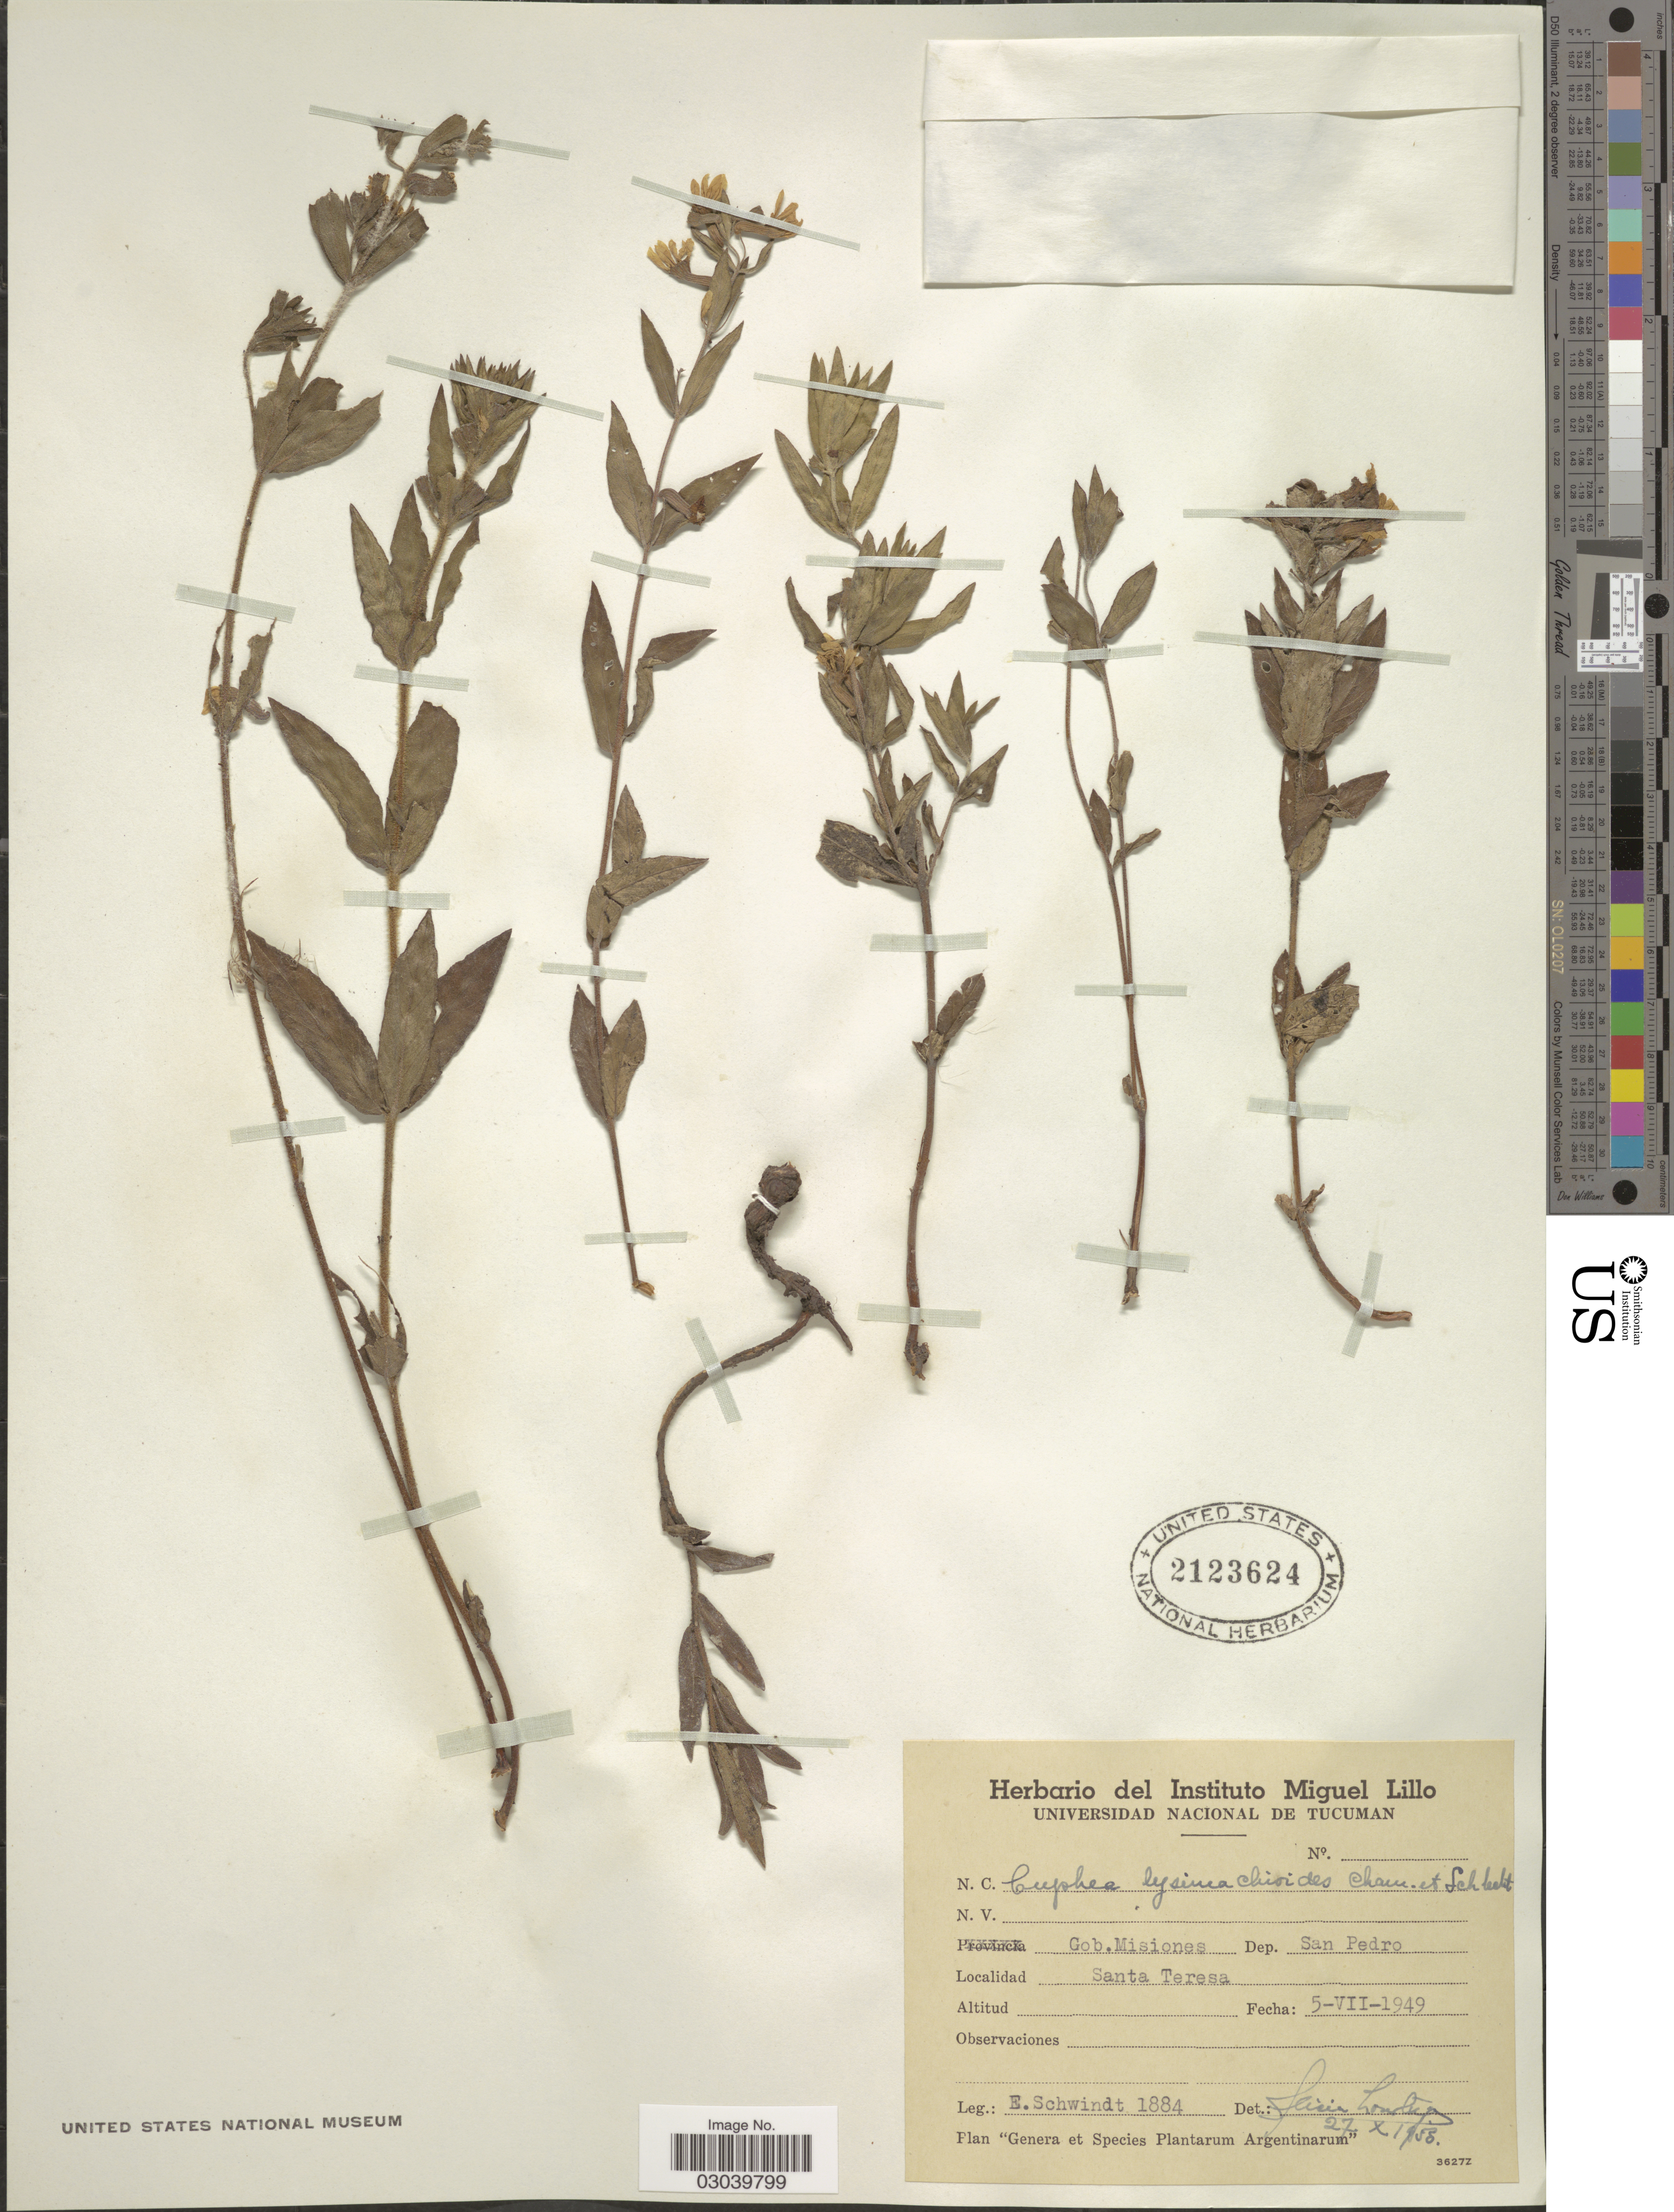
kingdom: Plantae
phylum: Tracheophyta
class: Magnoliopsida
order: Myrtales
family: Lythraceae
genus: Cuphea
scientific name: Cuphea lysimachioides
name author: Cham. & Schltdl.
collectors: E. Schwindt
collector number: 1884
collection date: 1949-07-05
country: Argentina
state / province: Misiones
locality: Gob. Misiones, Dep. San Pedro. Santa Teresa.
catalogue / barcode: US 2123624